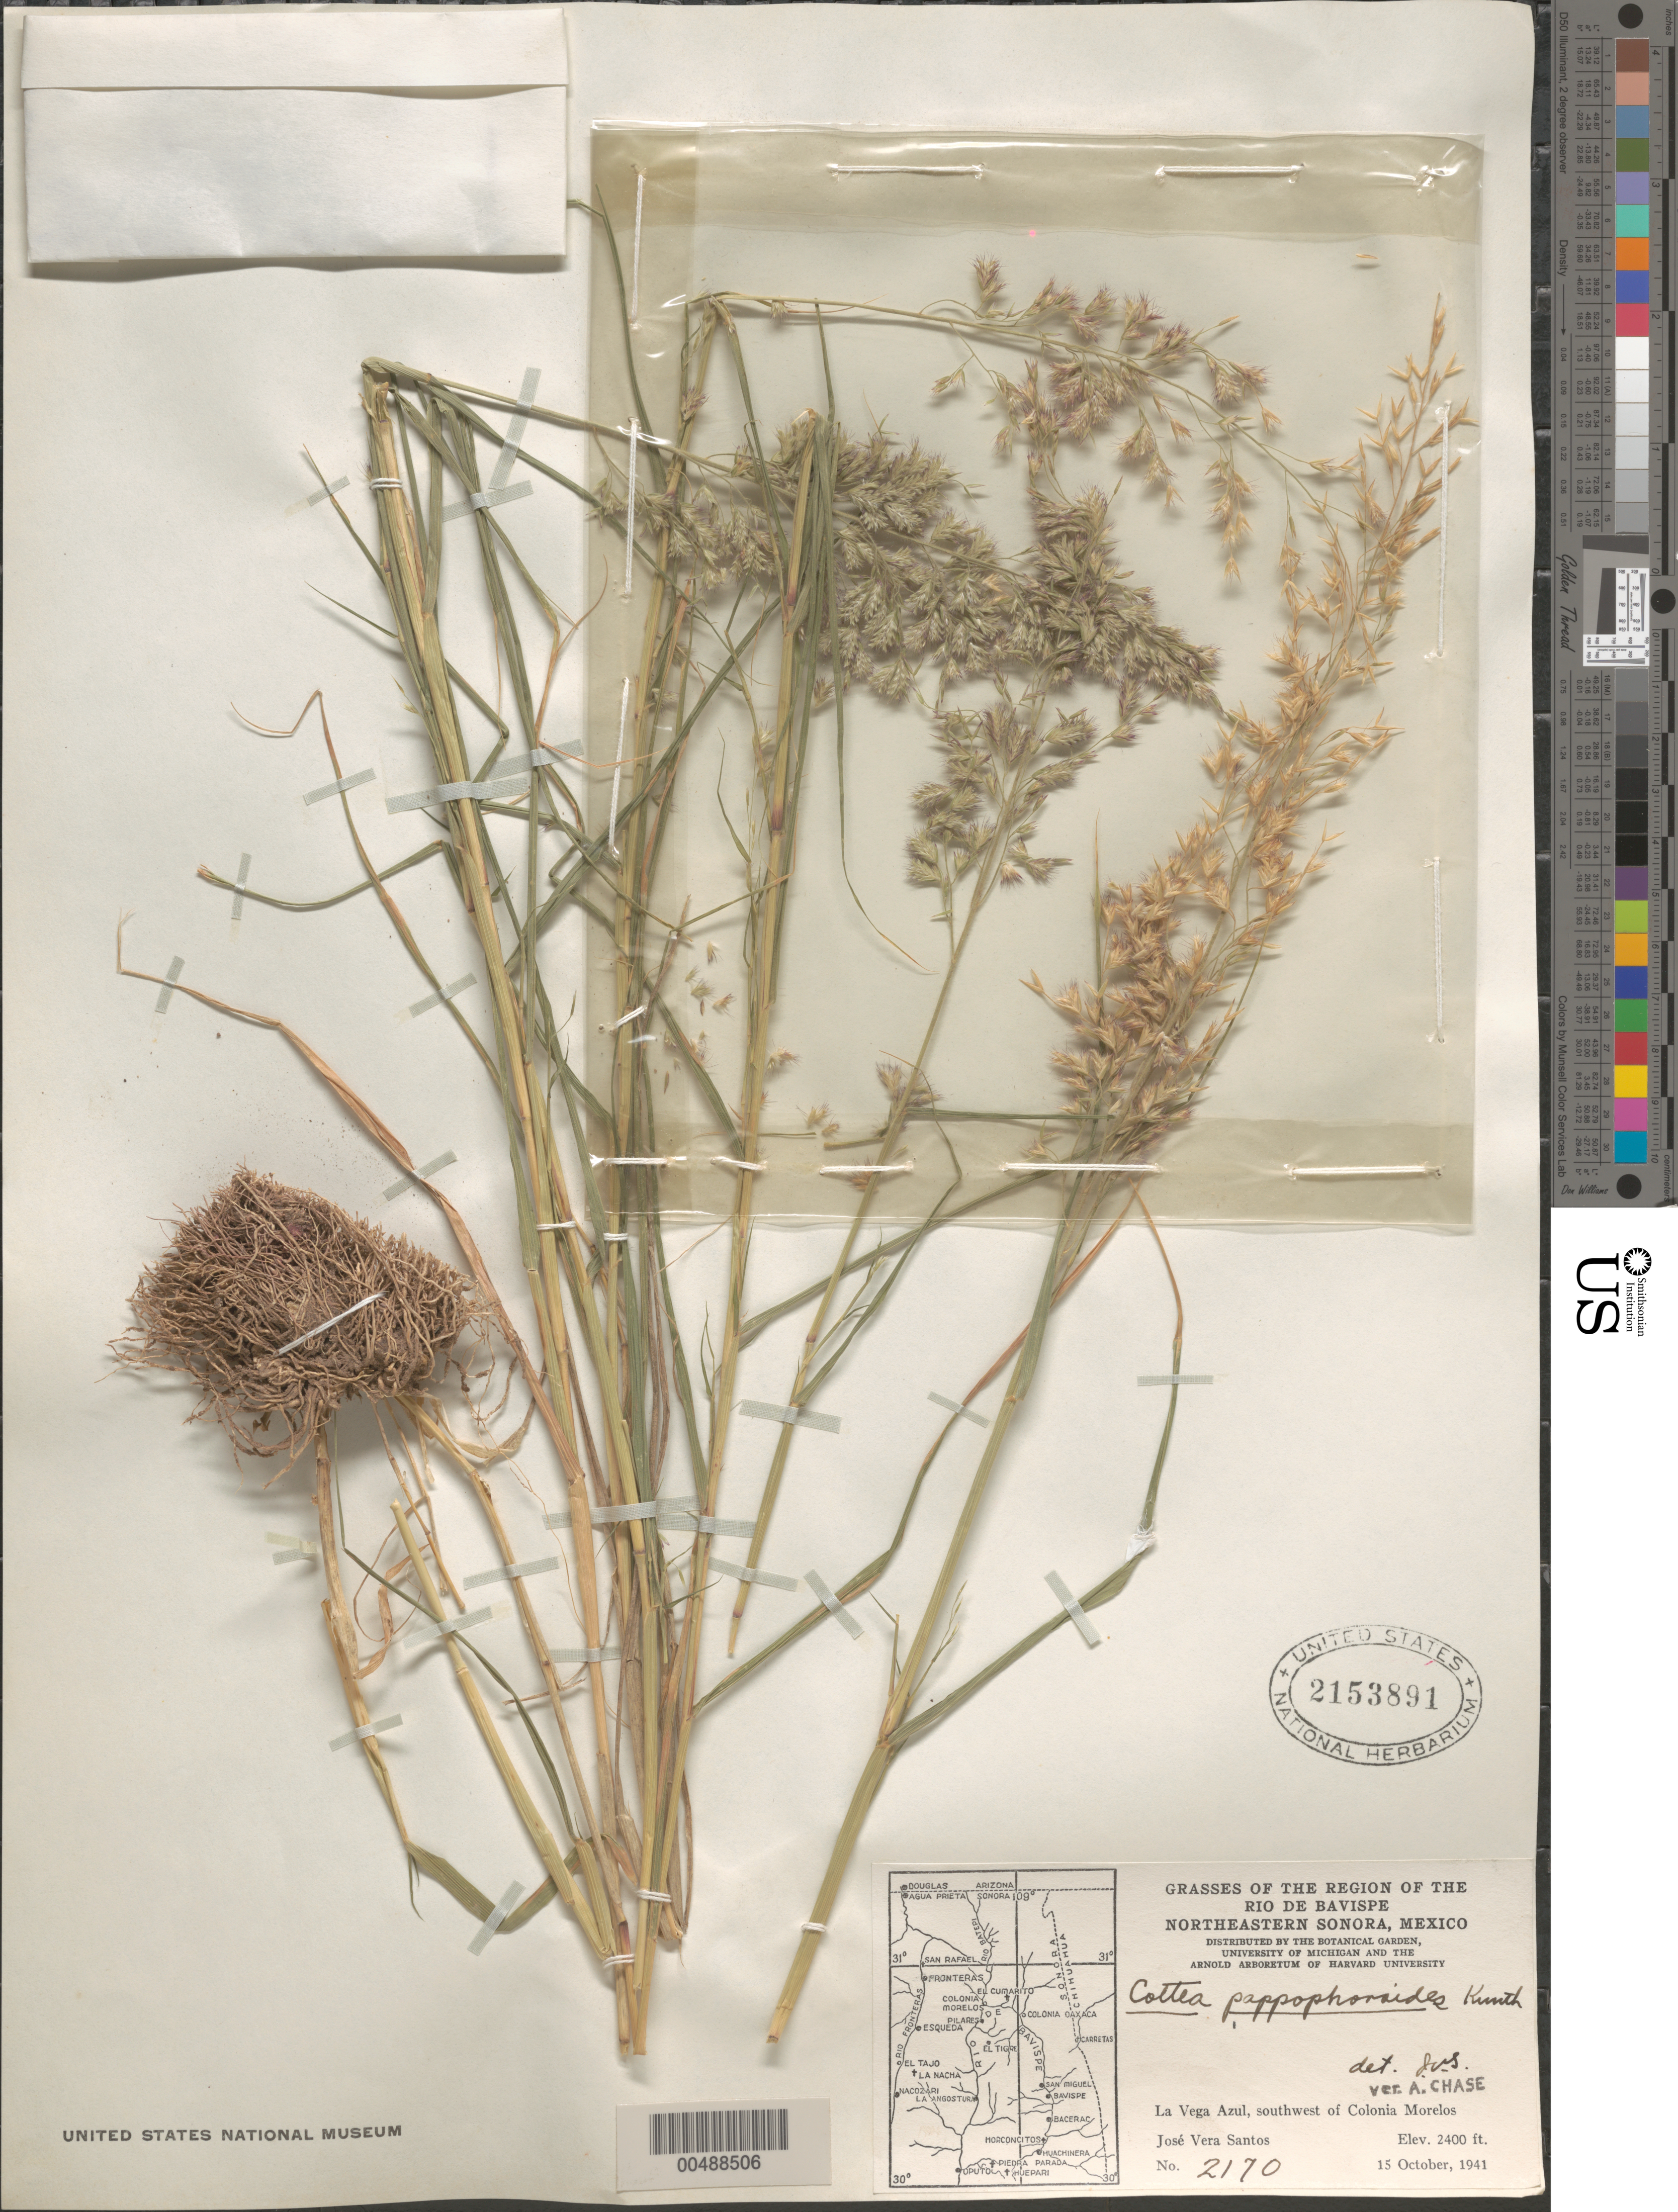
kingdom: Plantae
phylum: Tracheophyta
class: Liliopsida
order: Poales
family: Poaceae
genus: Cottea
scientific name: Cottea pappophoroides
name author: Kunth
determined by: Chase, [M.] Agnes, (US)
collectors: J. V. Santos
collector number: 2170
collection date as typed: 15 Oct 1941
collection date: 1941-10-15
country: Mexico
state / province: Sonora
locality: La Vega Azul, SW of Colonia Morelos, NE Sonora, region of the Rio de Bavispe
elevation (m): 732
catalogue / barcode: US 2153891